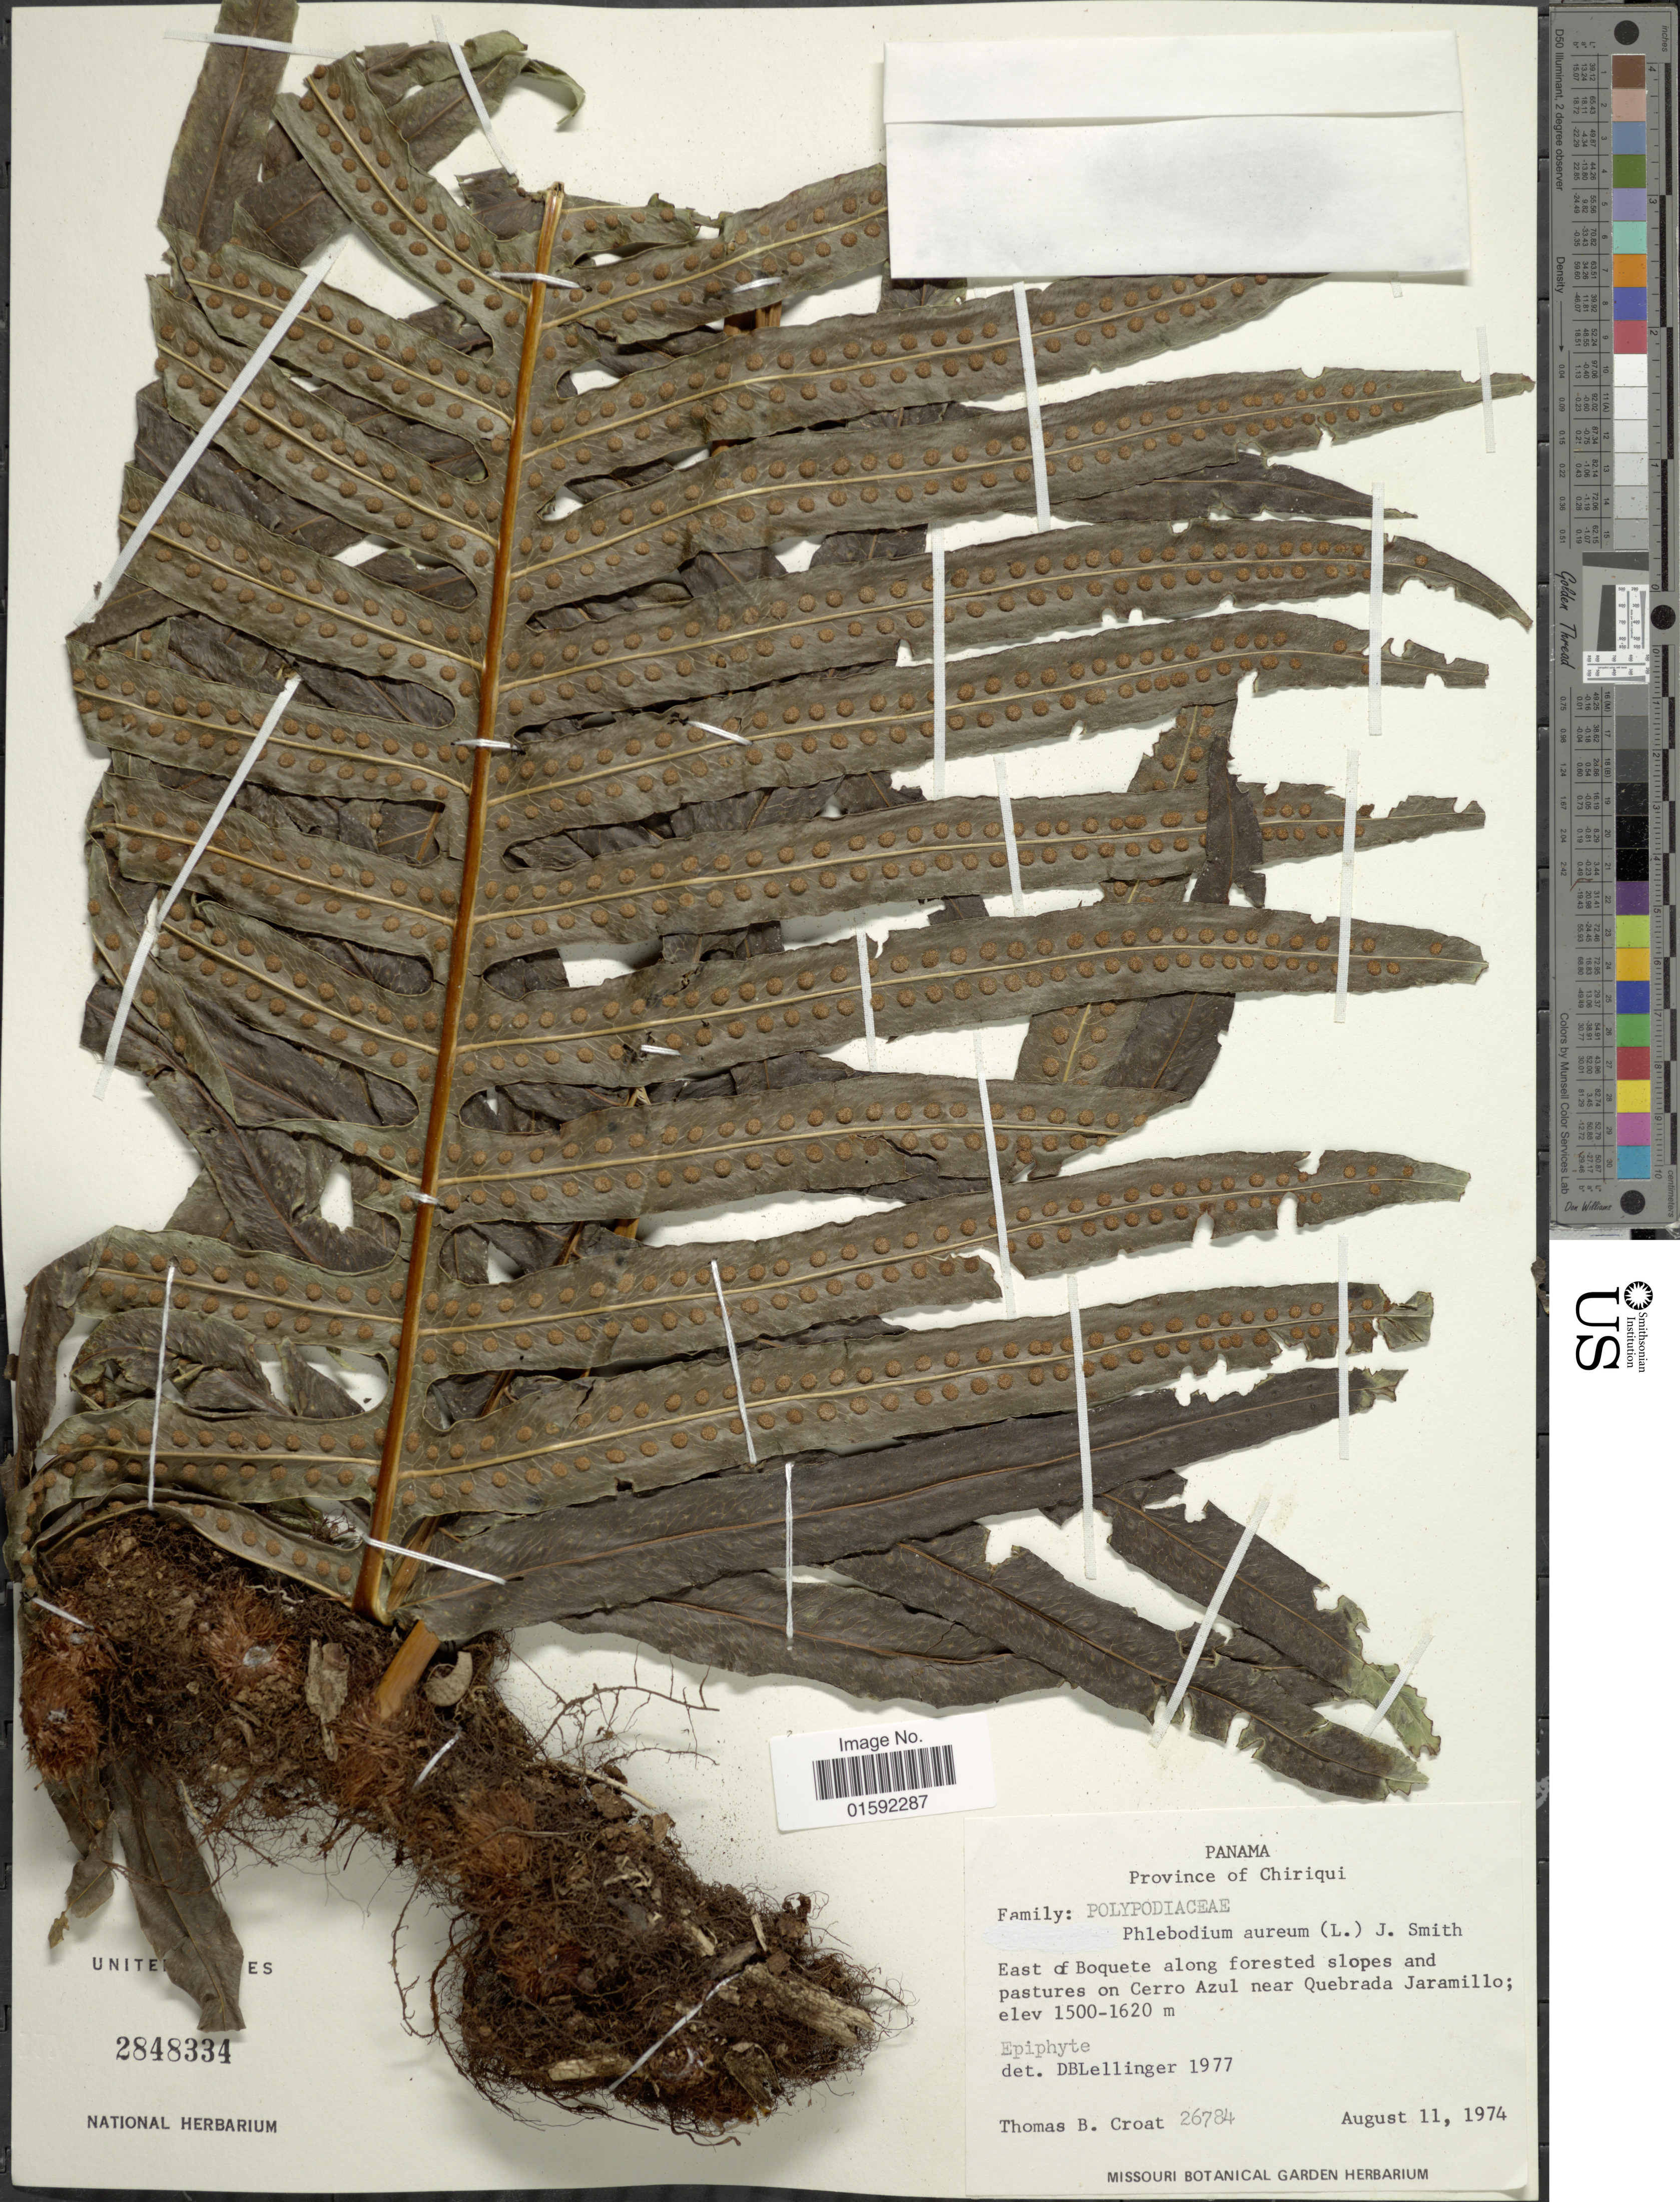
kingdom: Plantae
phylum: Tracheophyta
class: Polypodiopsida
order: Polypodiales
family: Polypodiaceae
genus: Phlebodium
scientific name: Phlebodium pseudoaureum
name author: (Cav.) Lellinger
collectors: T. B. Croat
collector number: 26784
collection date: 1974-08-11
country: Panama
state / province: Chiriqui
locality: Panama, province of Chirique, east of Boquete along forested slopes and pastures on Cerro Azul near Quebrada Jaramillo.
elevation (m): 1500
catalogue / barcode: US 2848334